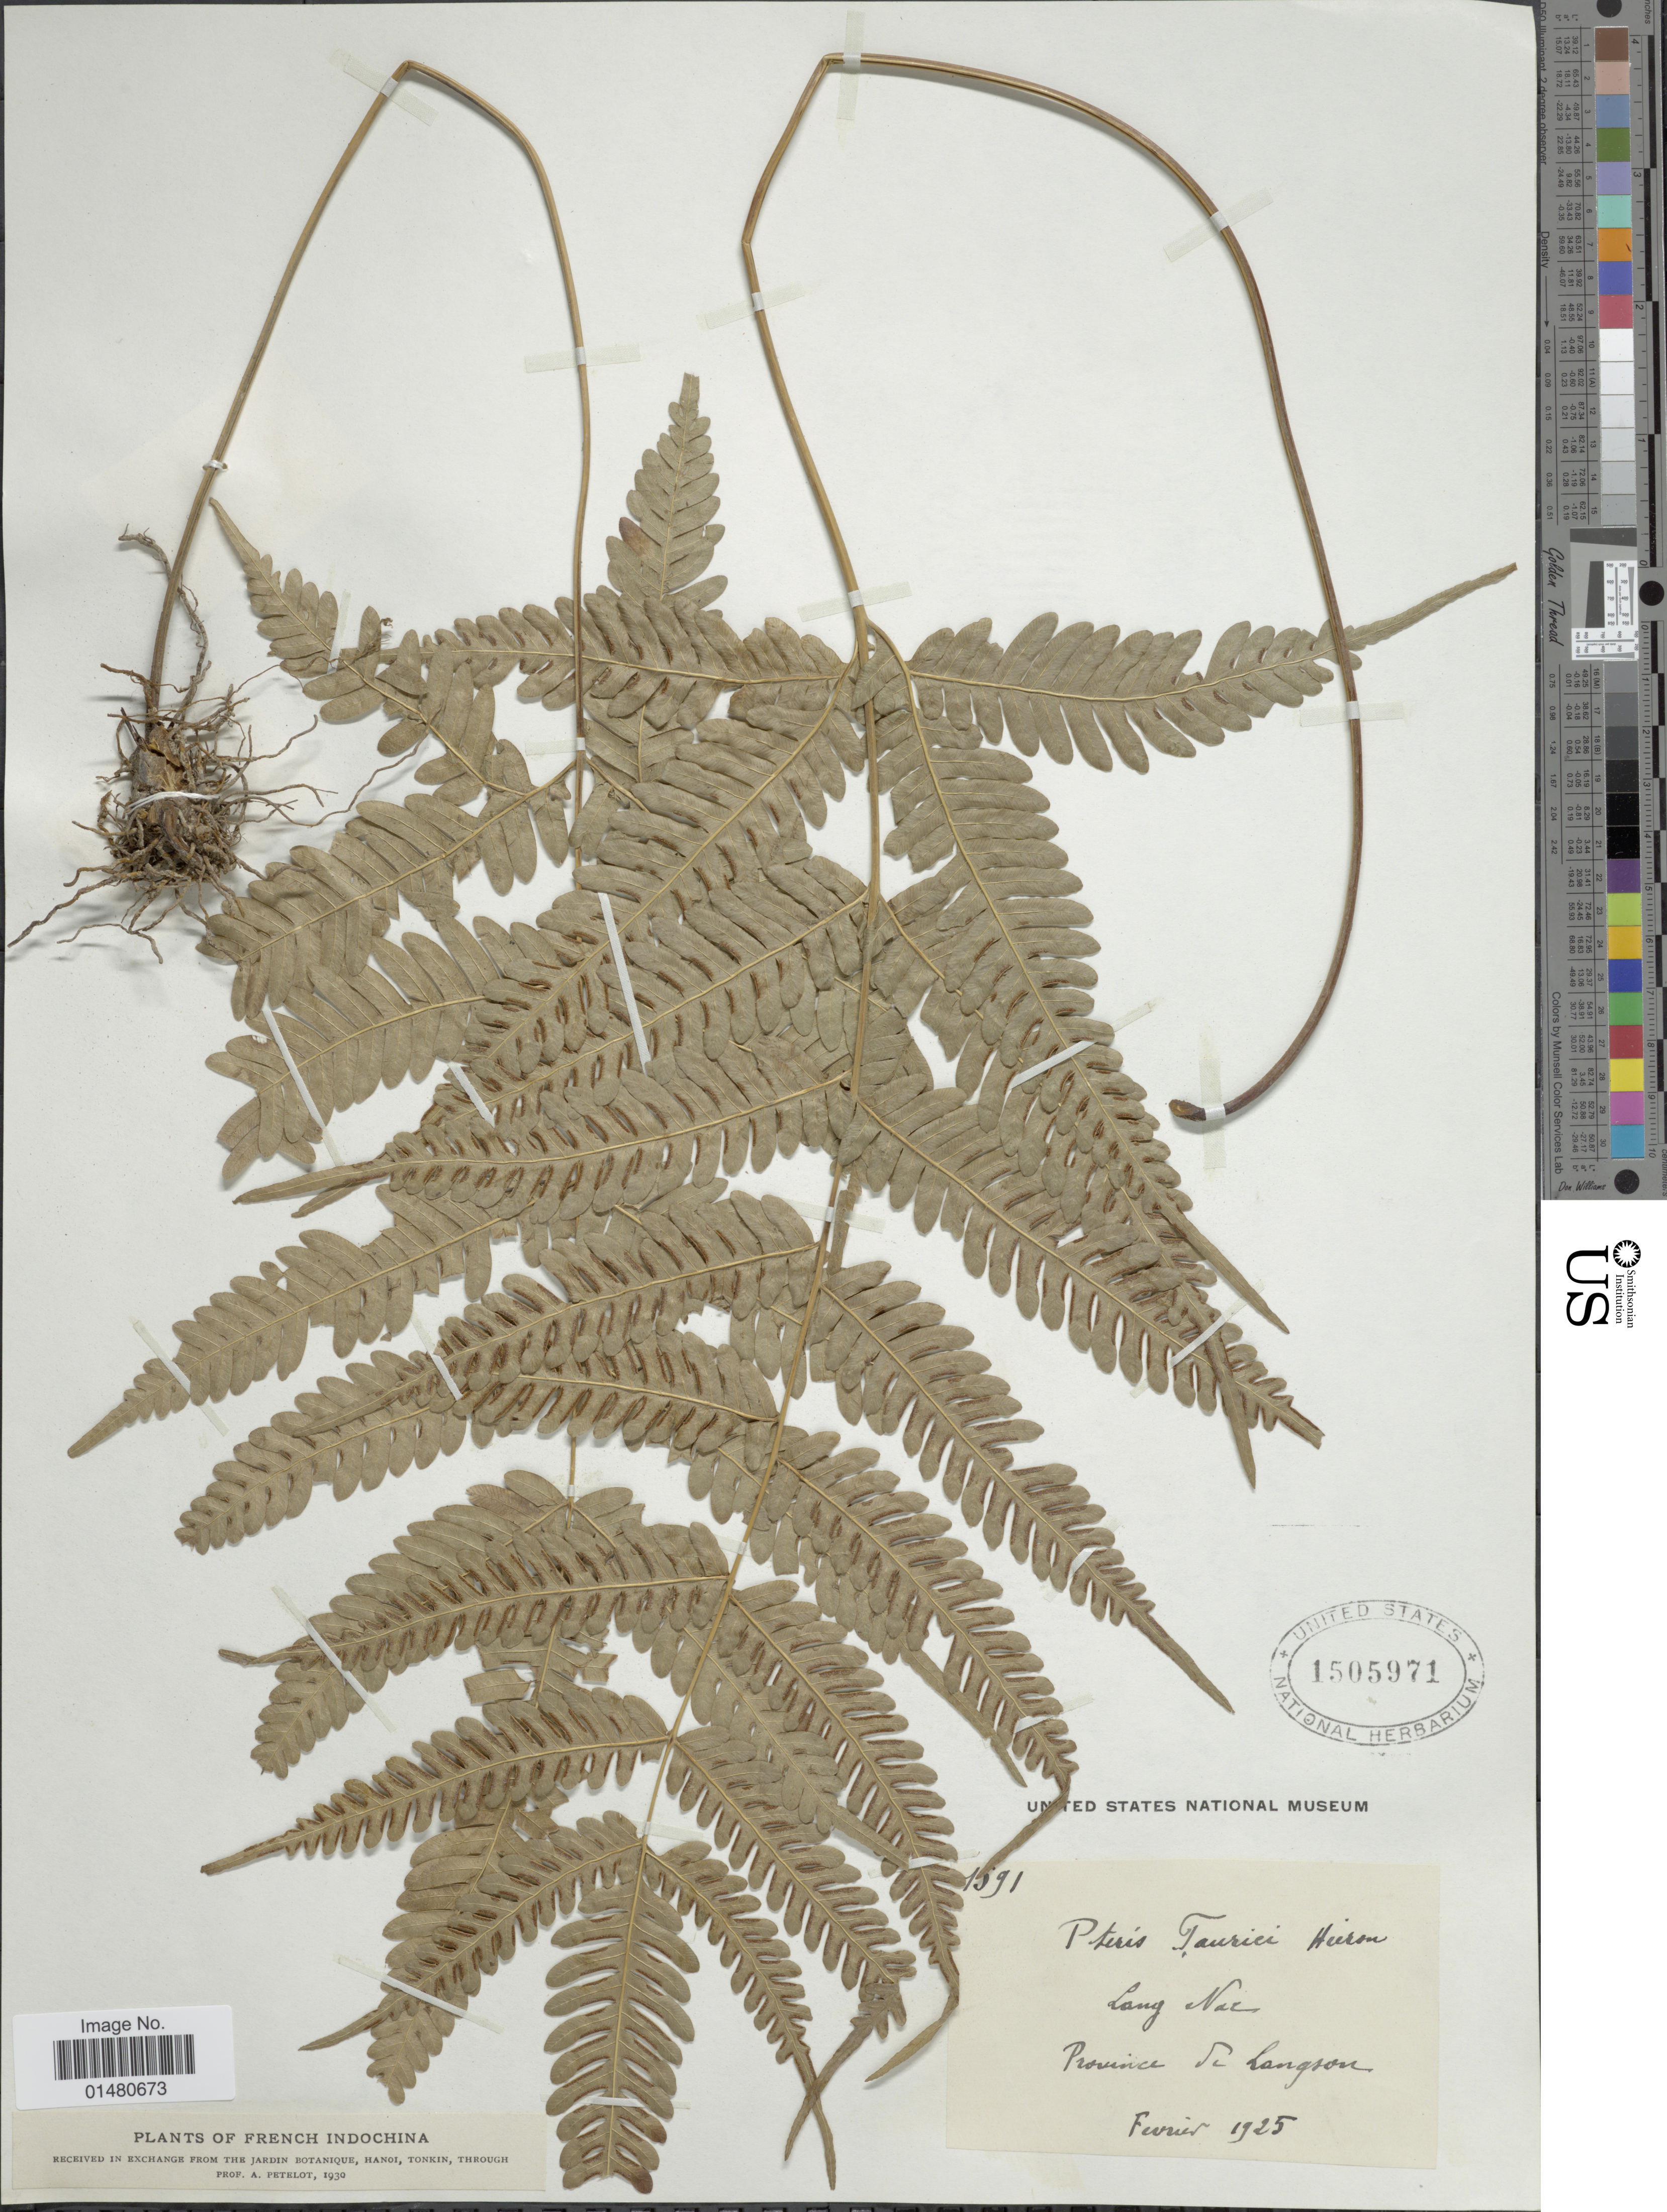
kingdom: Plantae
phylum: Tracheophyta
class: Polypodiopsida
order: Polypodiales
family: Pteridaceae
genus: Pteris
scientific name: Pteris fauriei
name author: Hieron.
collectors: A. Petelot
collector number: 1591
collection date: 1925-02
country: Vietnam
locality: Province de Langson, French Indochina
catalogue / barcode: US 1505971